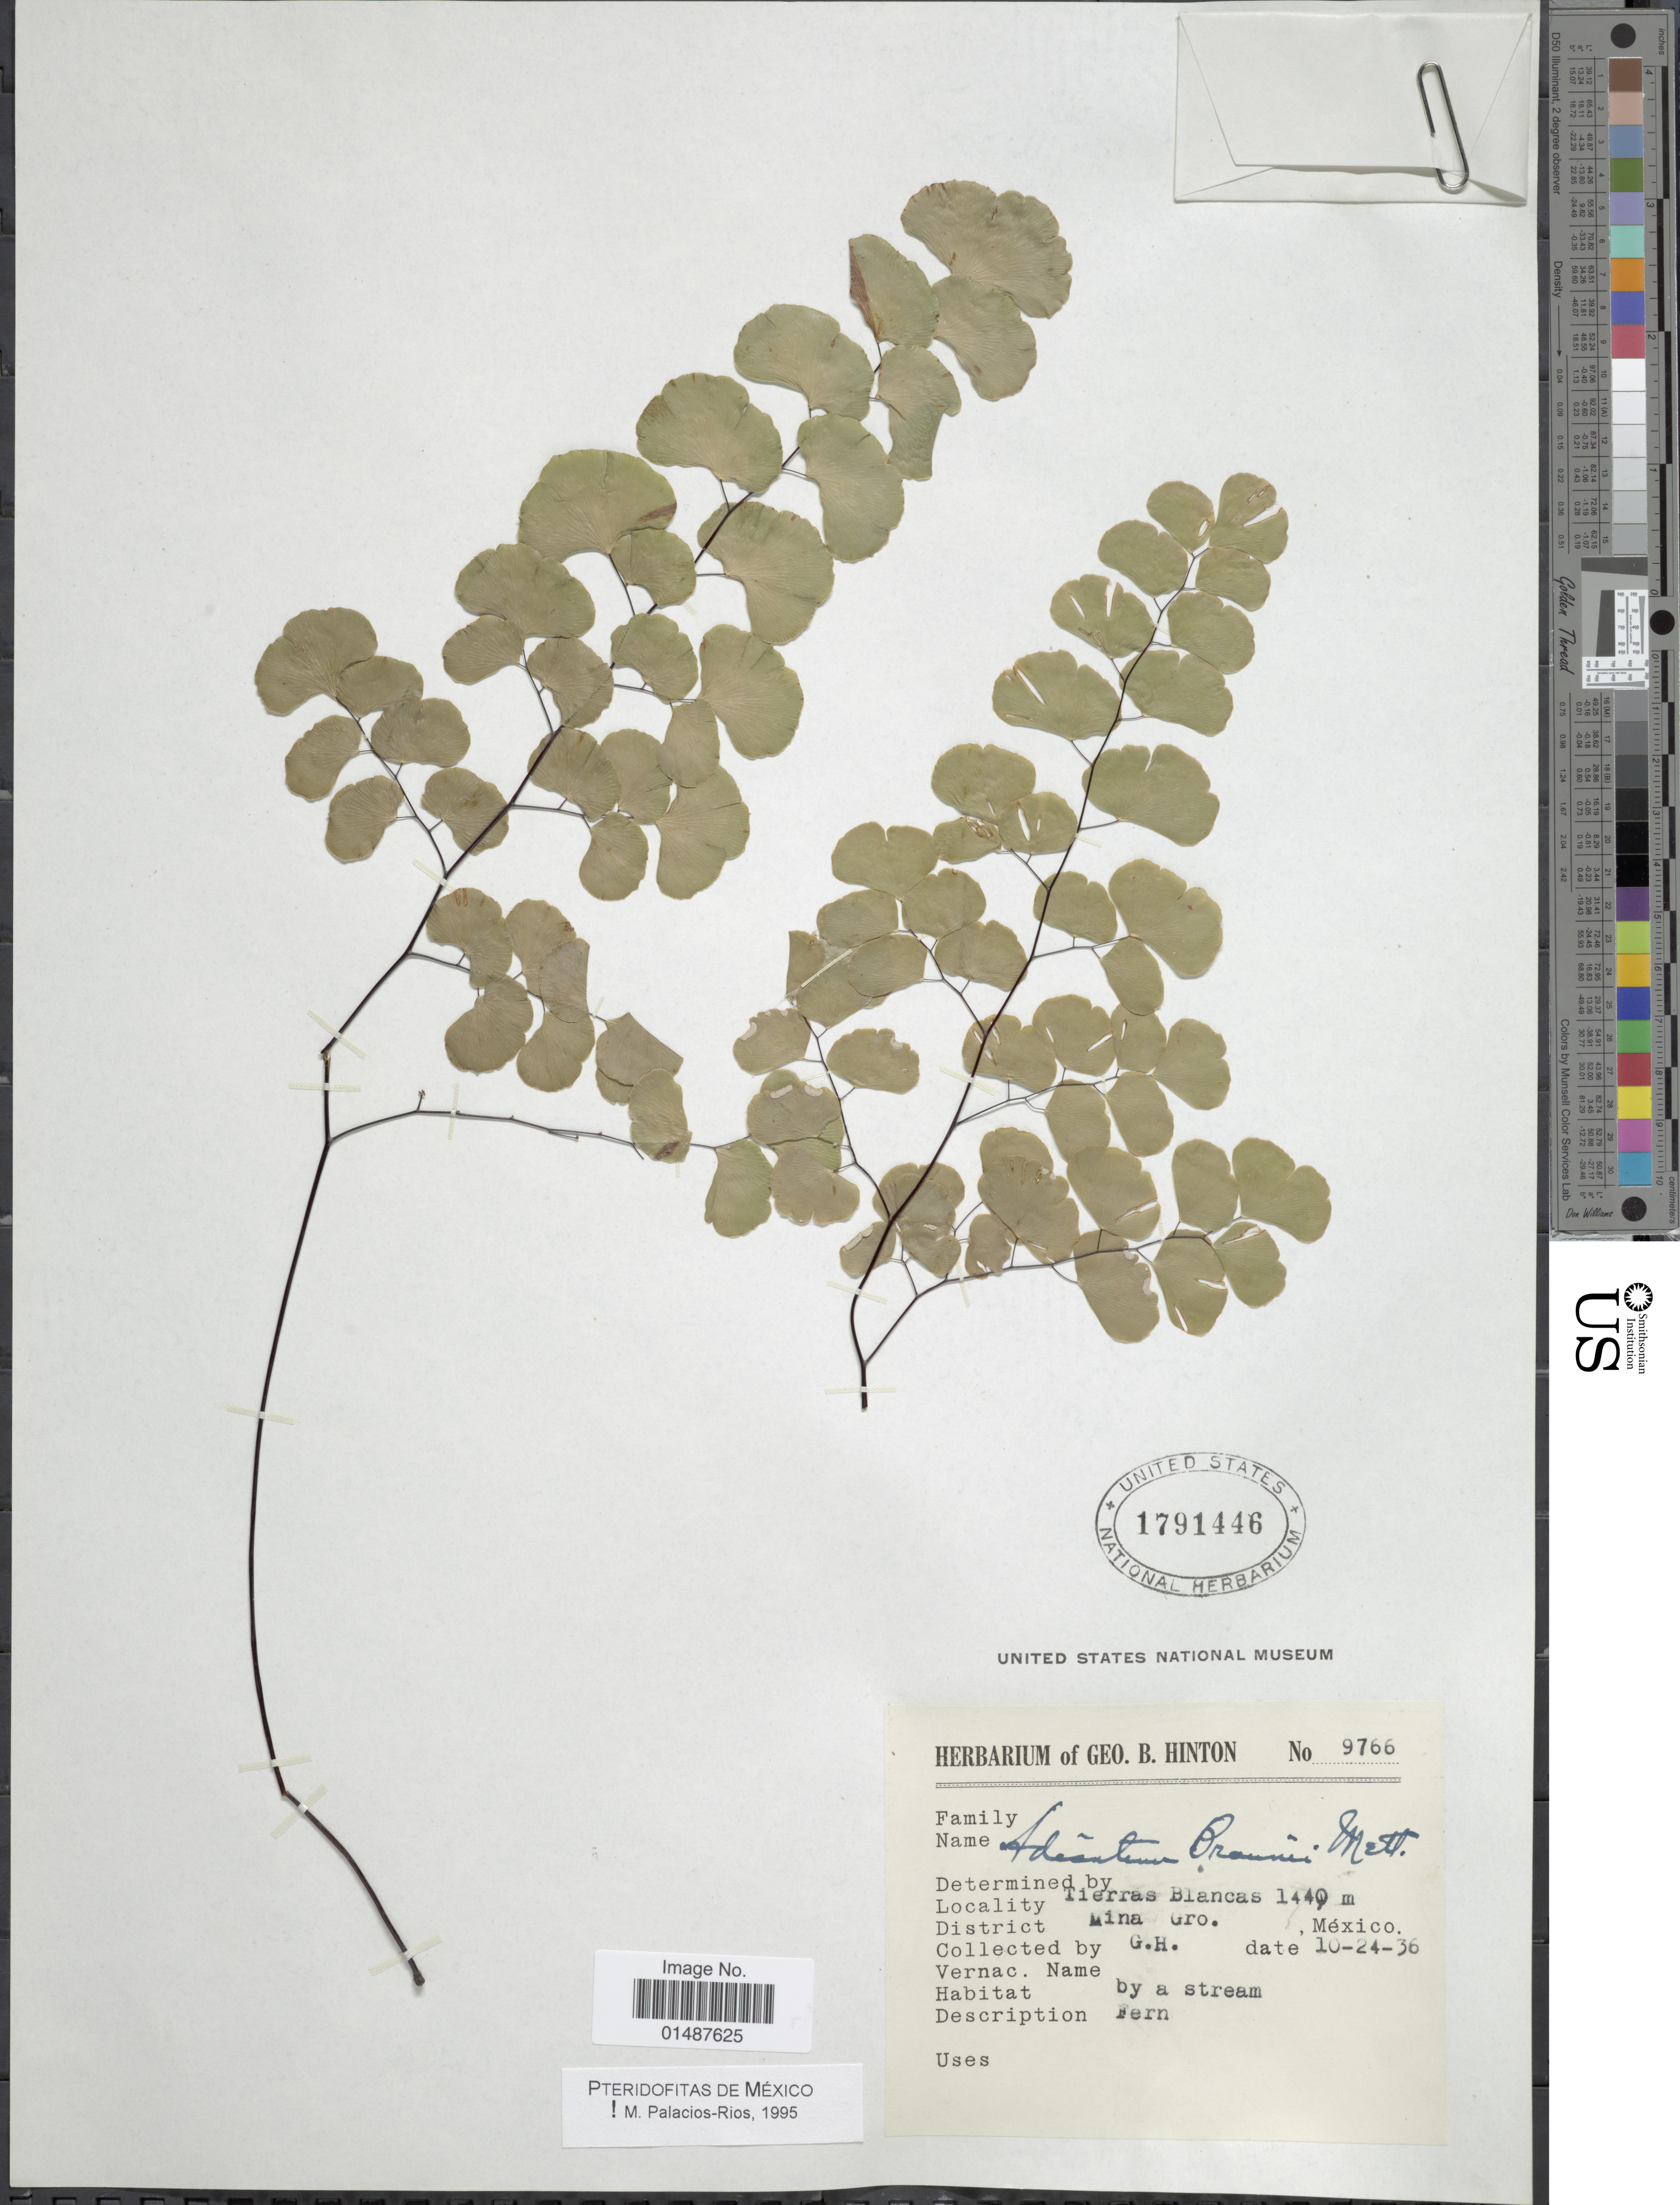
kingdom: Plantae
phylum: Tracheophyta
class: Polypodiopsida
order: Polypodiales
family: Pteridaceae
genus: Adiantum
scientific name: Adiantum braunii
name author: Mett. ex Kuhn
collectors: G. B. Hinton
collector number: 9766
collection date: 1936-10-24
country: Mexico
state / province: Guerrero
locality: Tierras Blancas, District Mina, Gro.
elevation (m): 1440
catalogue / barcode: US 1791446